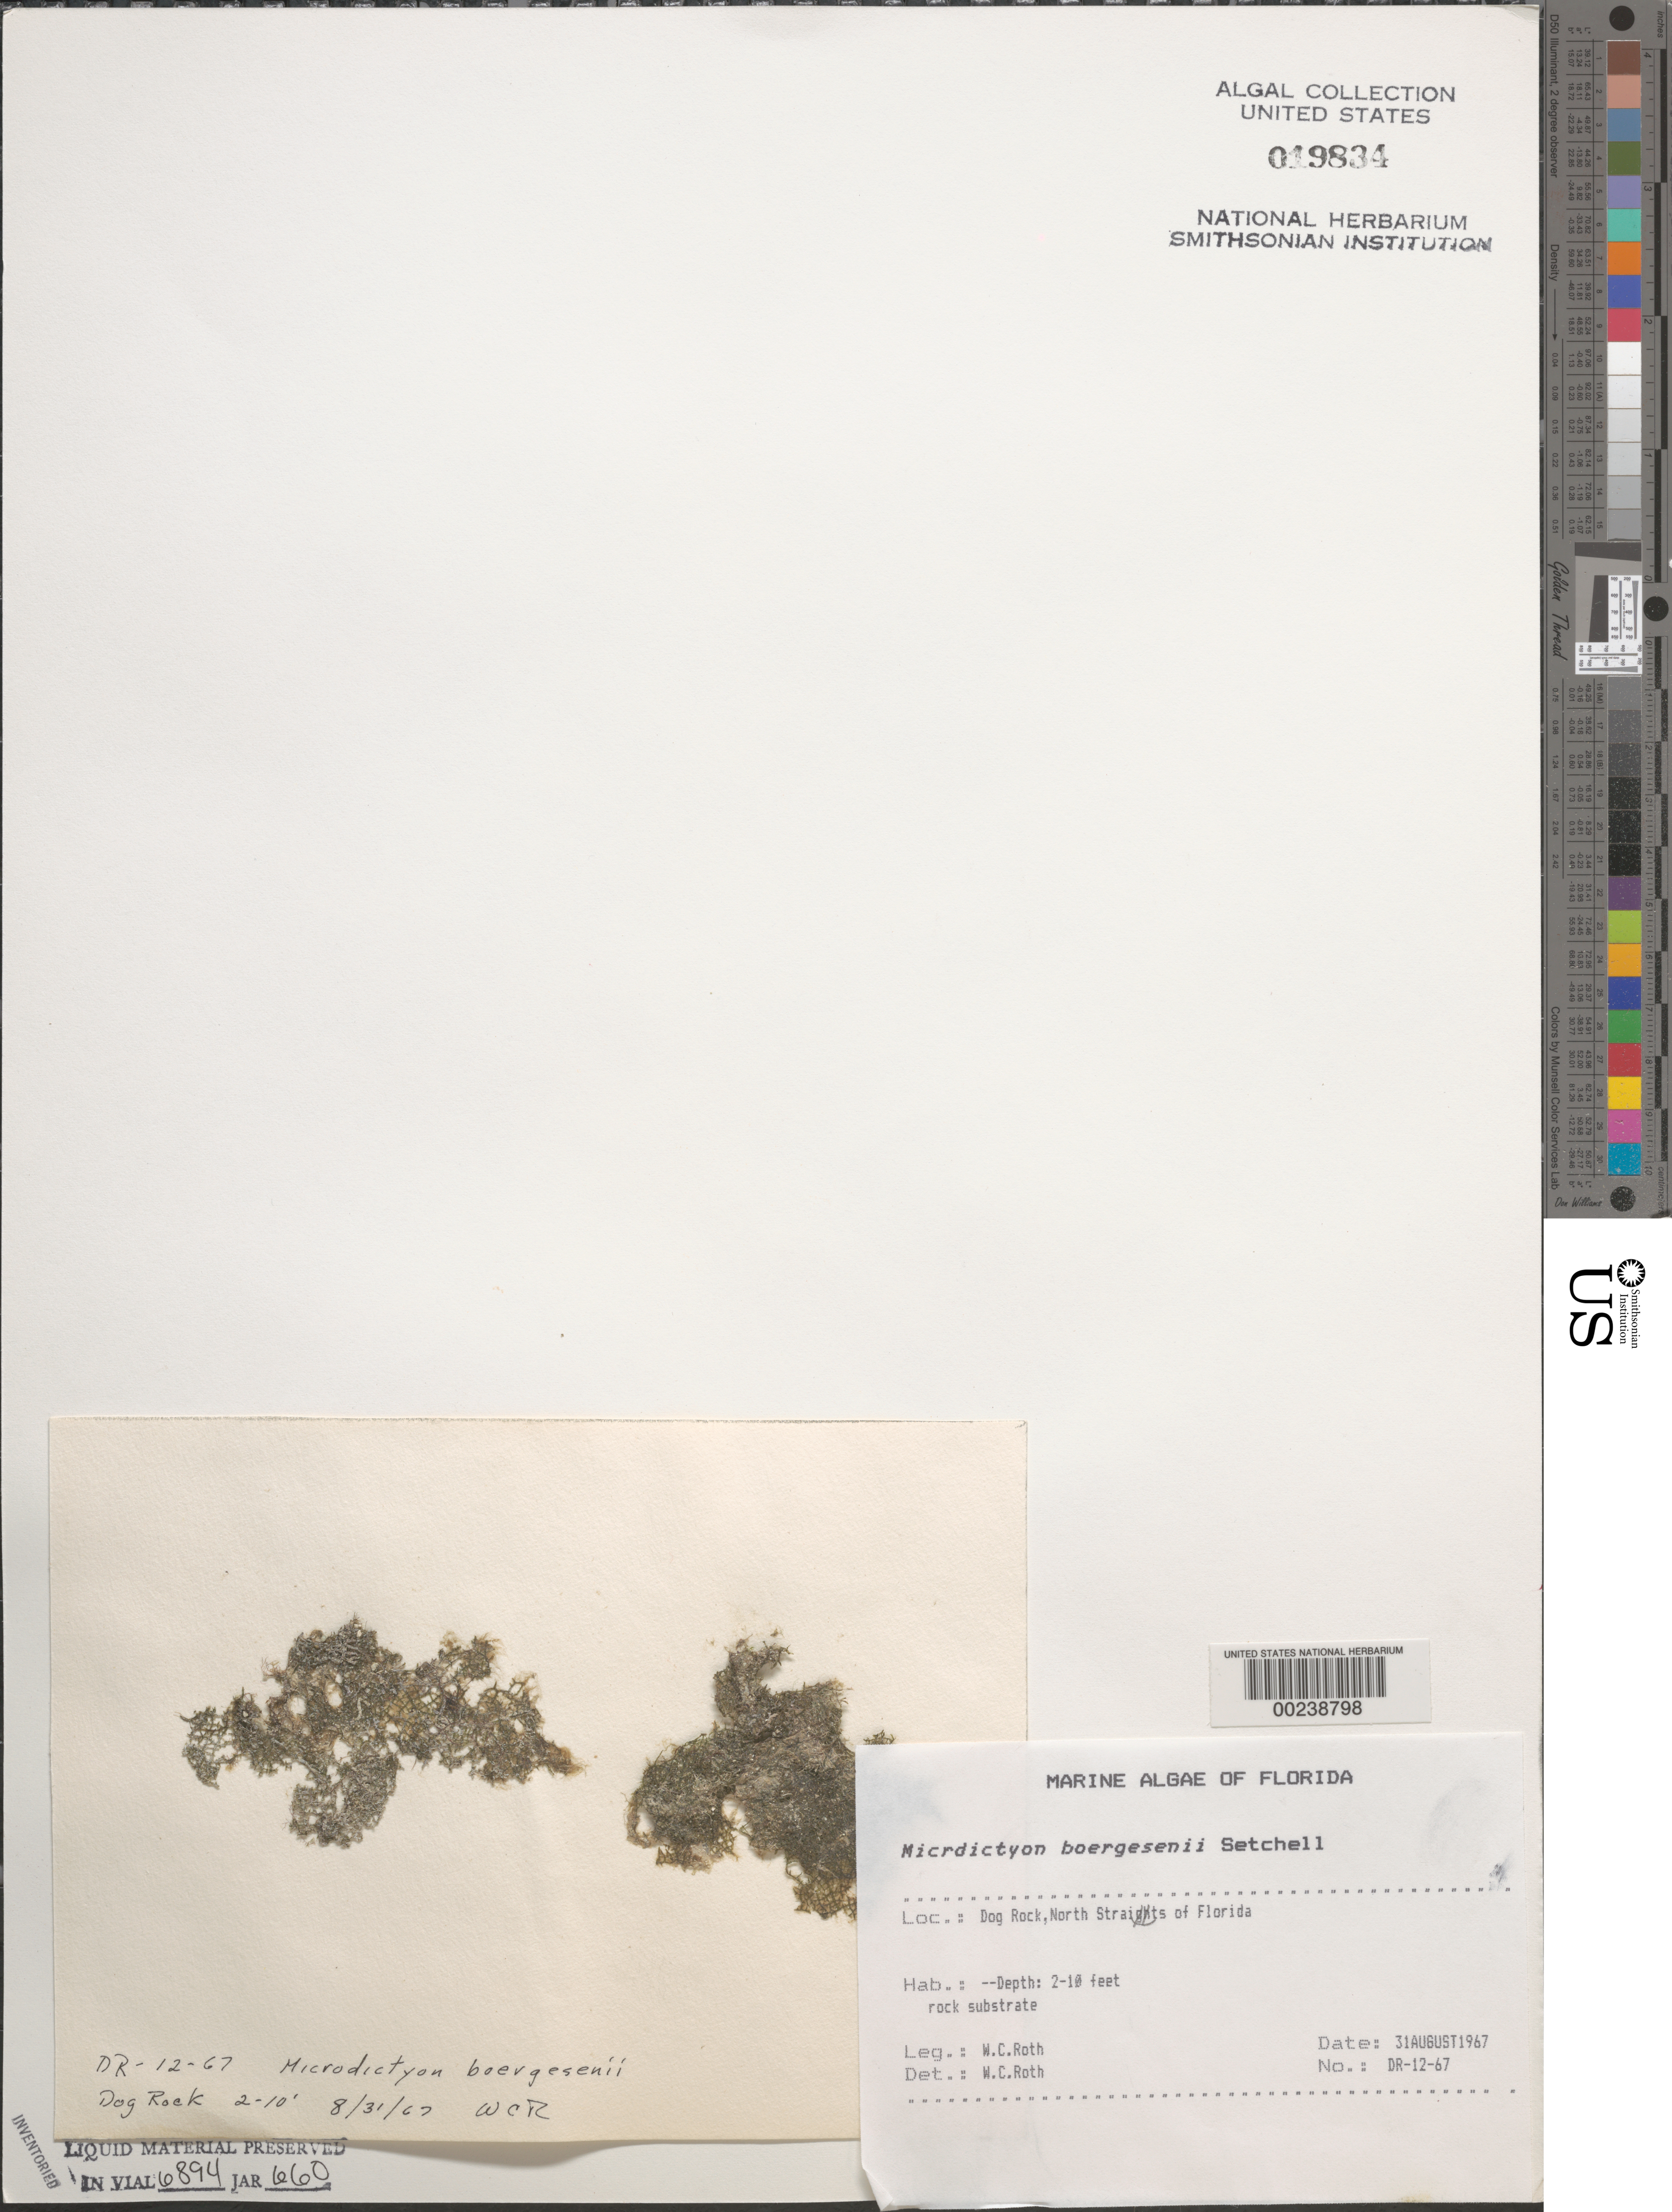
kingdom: Plantae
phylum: Chlorophyta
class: Ulvophyceae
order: Cladophorales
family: Anadyomenaceae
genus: Microdictyon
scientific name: Microdictyon boergesenii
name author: Setch.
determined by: Roth, W. C.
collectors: W. C. Roth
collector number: Dr-12-67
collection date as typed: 31 Aug 1967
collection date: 1967-08-31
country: United States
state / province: Florida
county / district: Monroe County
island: Cay Sal (Dog Rock)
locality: North Straits of Florida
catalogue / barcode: US 19834